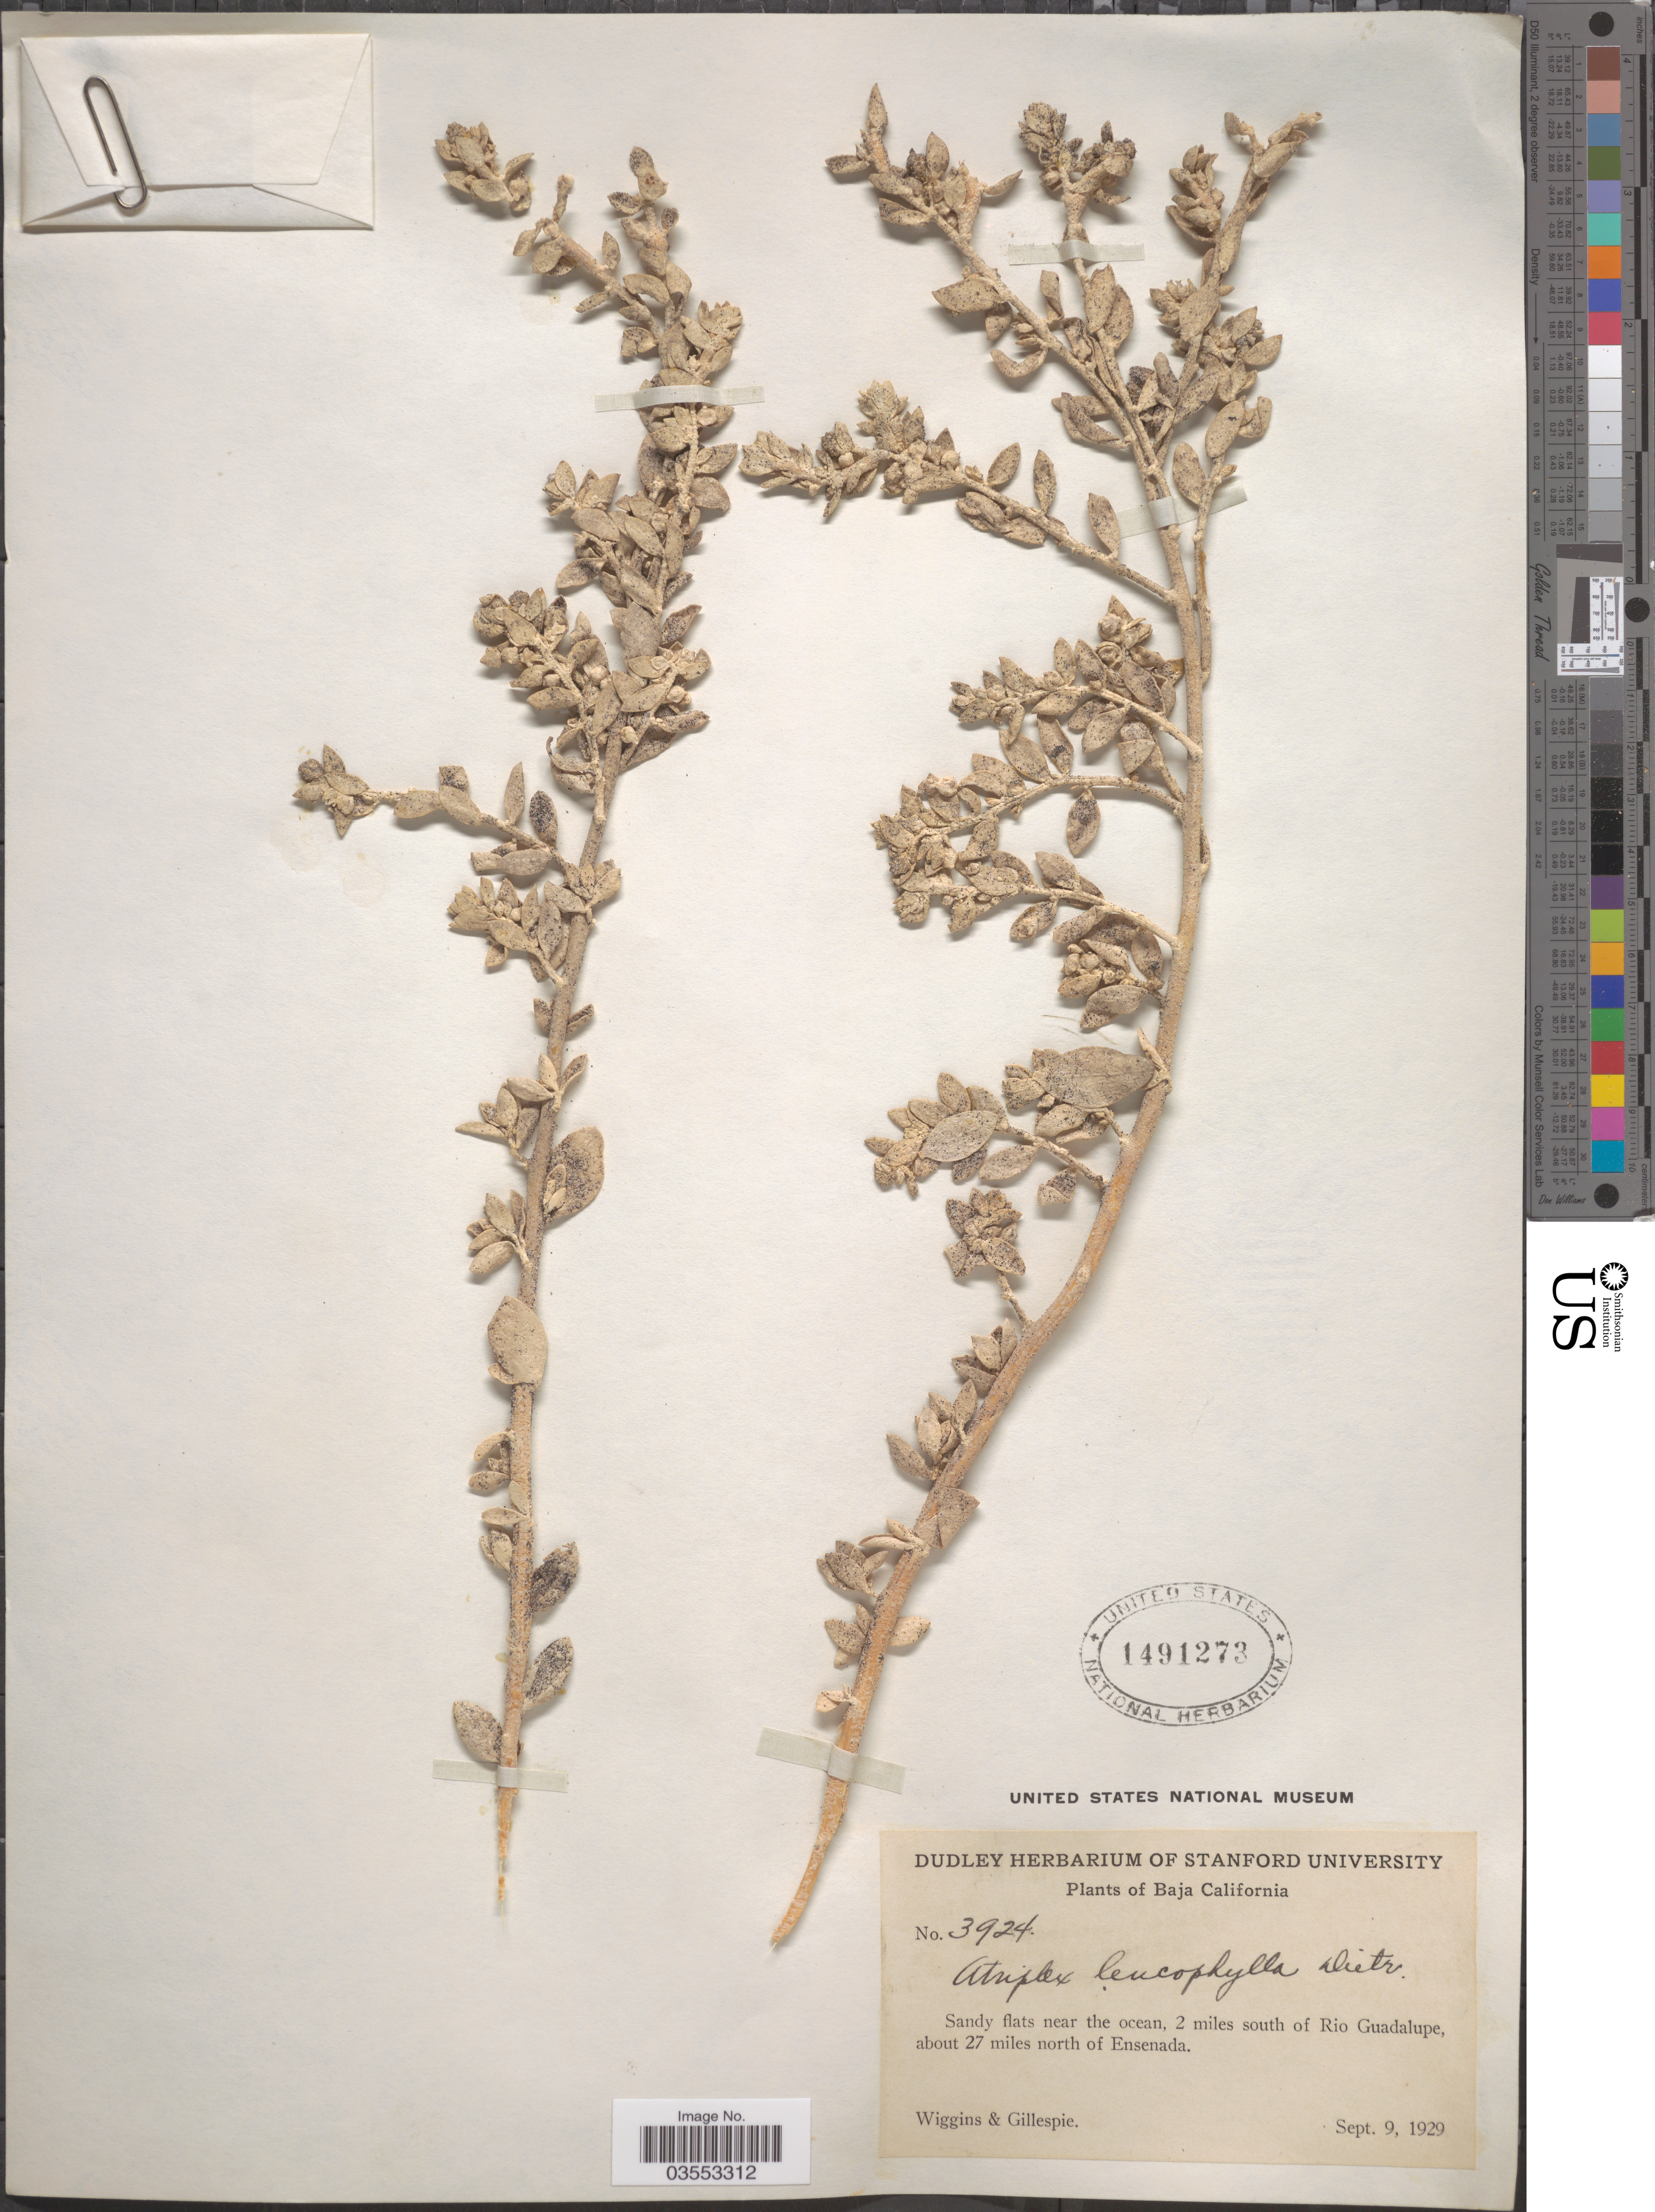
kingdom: Plantae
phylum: Tracheophyta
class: Magnoliopsida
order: Caryophyllales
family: Amaranthaceae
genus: Atriplex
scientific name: Atriplex leucophylla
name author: (Moq.) D. Dietr.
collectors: -- Wiggins & -- Gillespie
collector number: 3924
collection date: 1929-09-09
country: Mexico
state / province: Baja California Norte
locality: Sandy flats near the ocean, 2 miles south of Rio Guadalupe, about 27 miles north of Ensenada.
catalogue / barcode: US 1491273